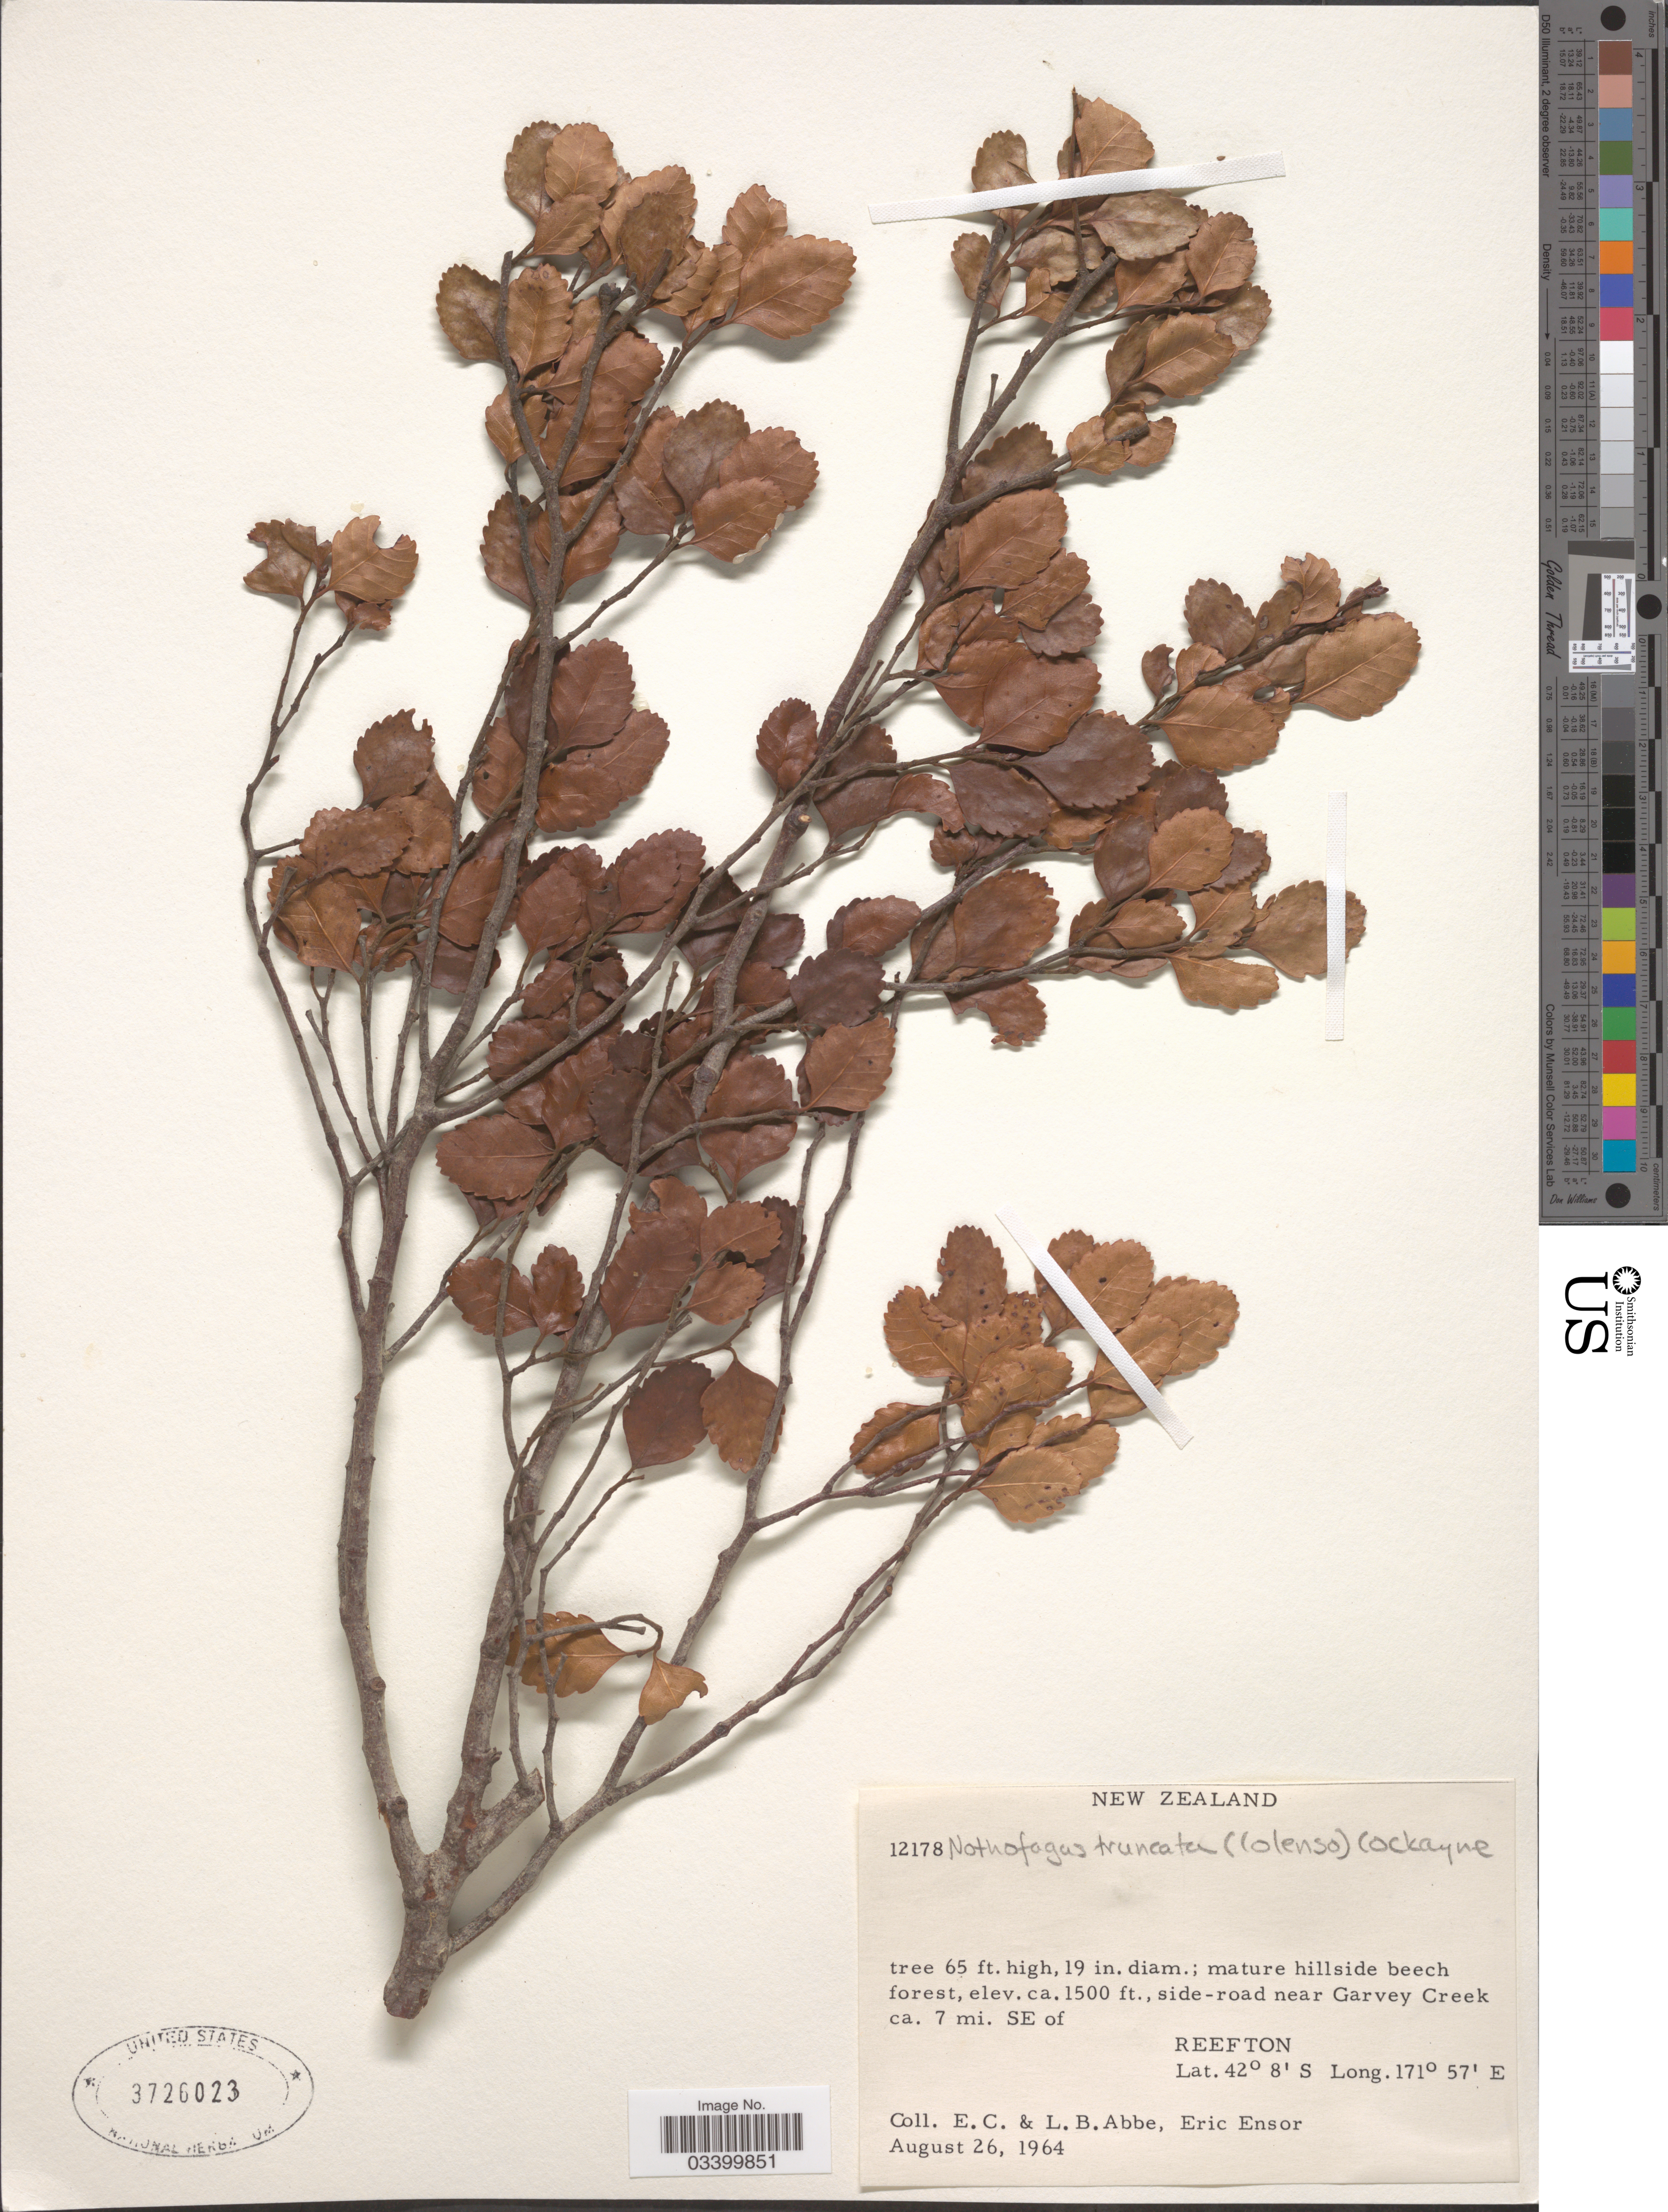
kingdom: Plantae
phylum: Tracheophyta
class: Magnoliopsida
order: Fagales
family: Nothofagaceae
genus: Nothofagus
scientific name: Nothofagus truncata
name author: (Colenso) Cockayne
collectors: E. C. Abbe, L. B. Abbe & E. Ensor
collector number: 12178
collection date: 1964-08-26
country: New Zealand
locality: Side-road near Garvey Creek ca. 7 mi. SE of Reefton.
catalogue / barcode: US 3726023